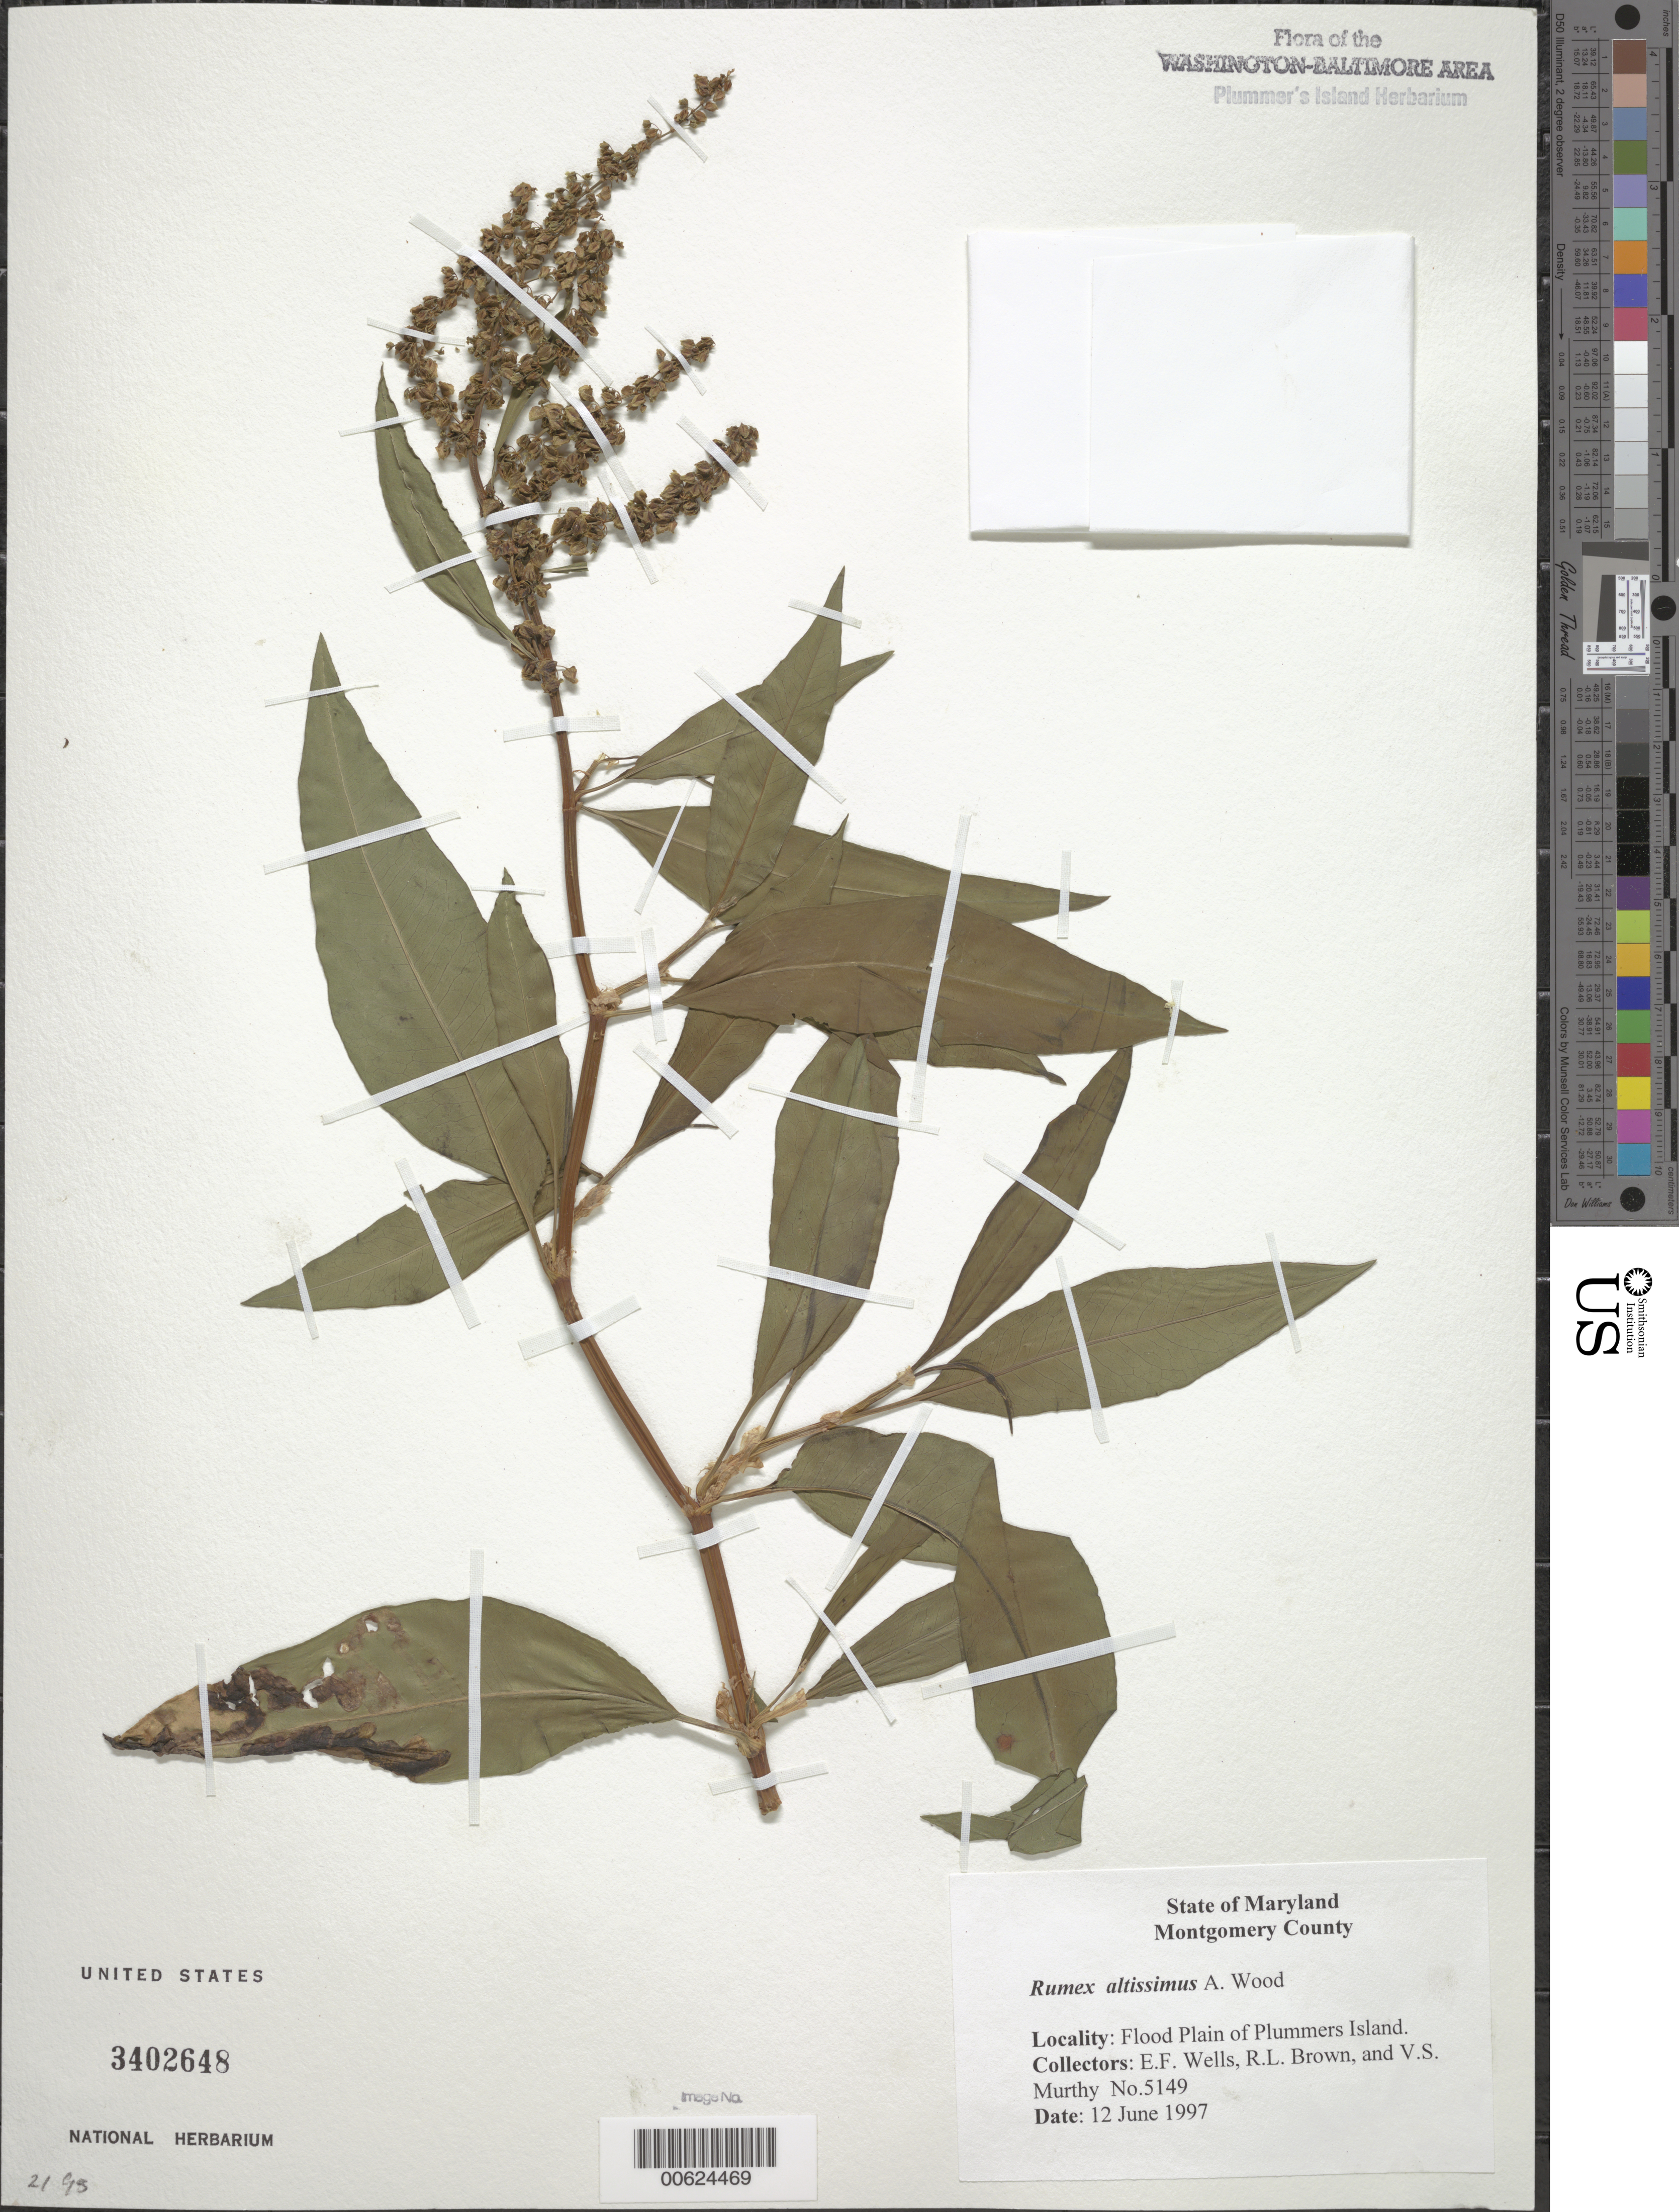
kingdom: Plantae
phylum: Tracheophyta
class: Magnoliopsida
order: Caryophyllales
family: Polygonaceae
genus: Rumex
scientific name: Rumex altissimus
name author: Alph. Wood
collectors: E. F. Wells, R. L. Brown & V. S. Murthy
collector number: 5149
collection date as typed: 12 Jun 1997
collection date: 1997-06-12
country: United States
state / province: Maryland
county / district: Montgomery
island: Plummers Island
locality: Flood plain of Plummers Island Plummers Island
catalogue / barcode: US 3402648